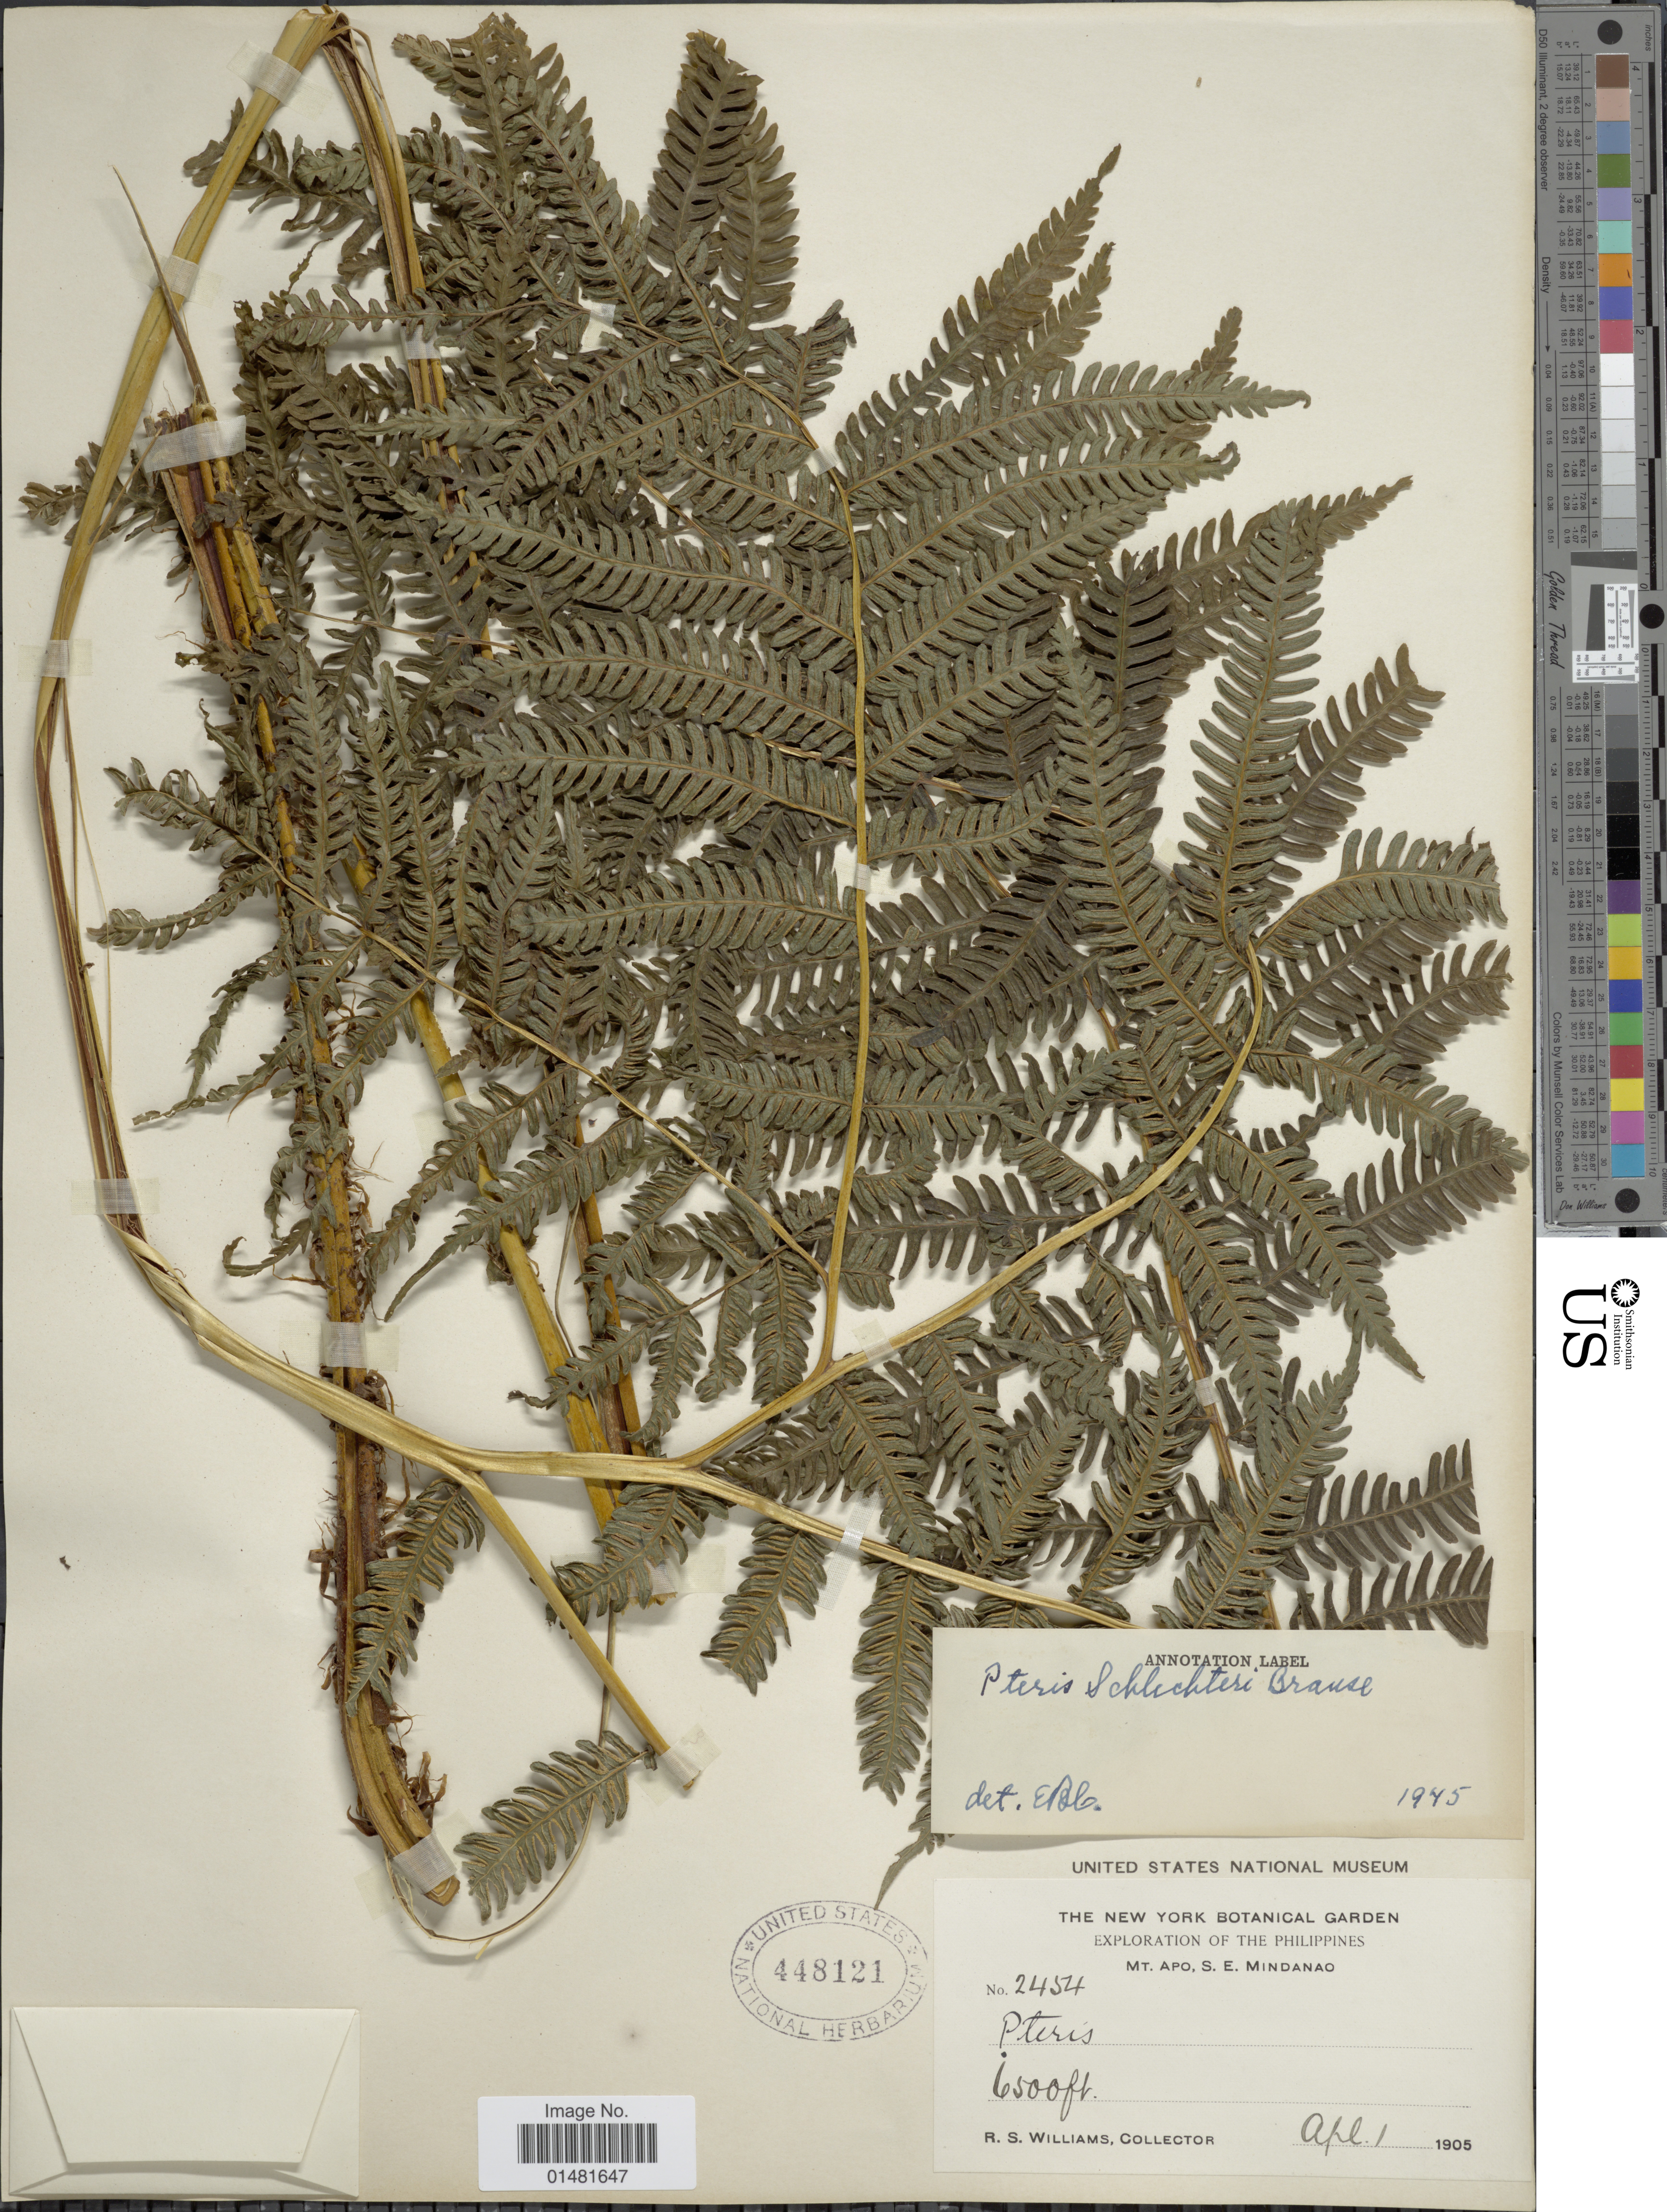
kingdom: Plantae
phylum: Tracheophyta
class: Polypodiopsida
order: Polypodiales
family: Pteridaceae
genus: Pteris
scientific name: Pteris schlechteri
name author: Brause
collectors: R. S. Williams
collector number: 2454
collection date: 1905-04-01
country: Philippines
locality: Mt. Apo, S.E. Mindanao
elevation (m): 1981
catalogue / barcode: US 448121